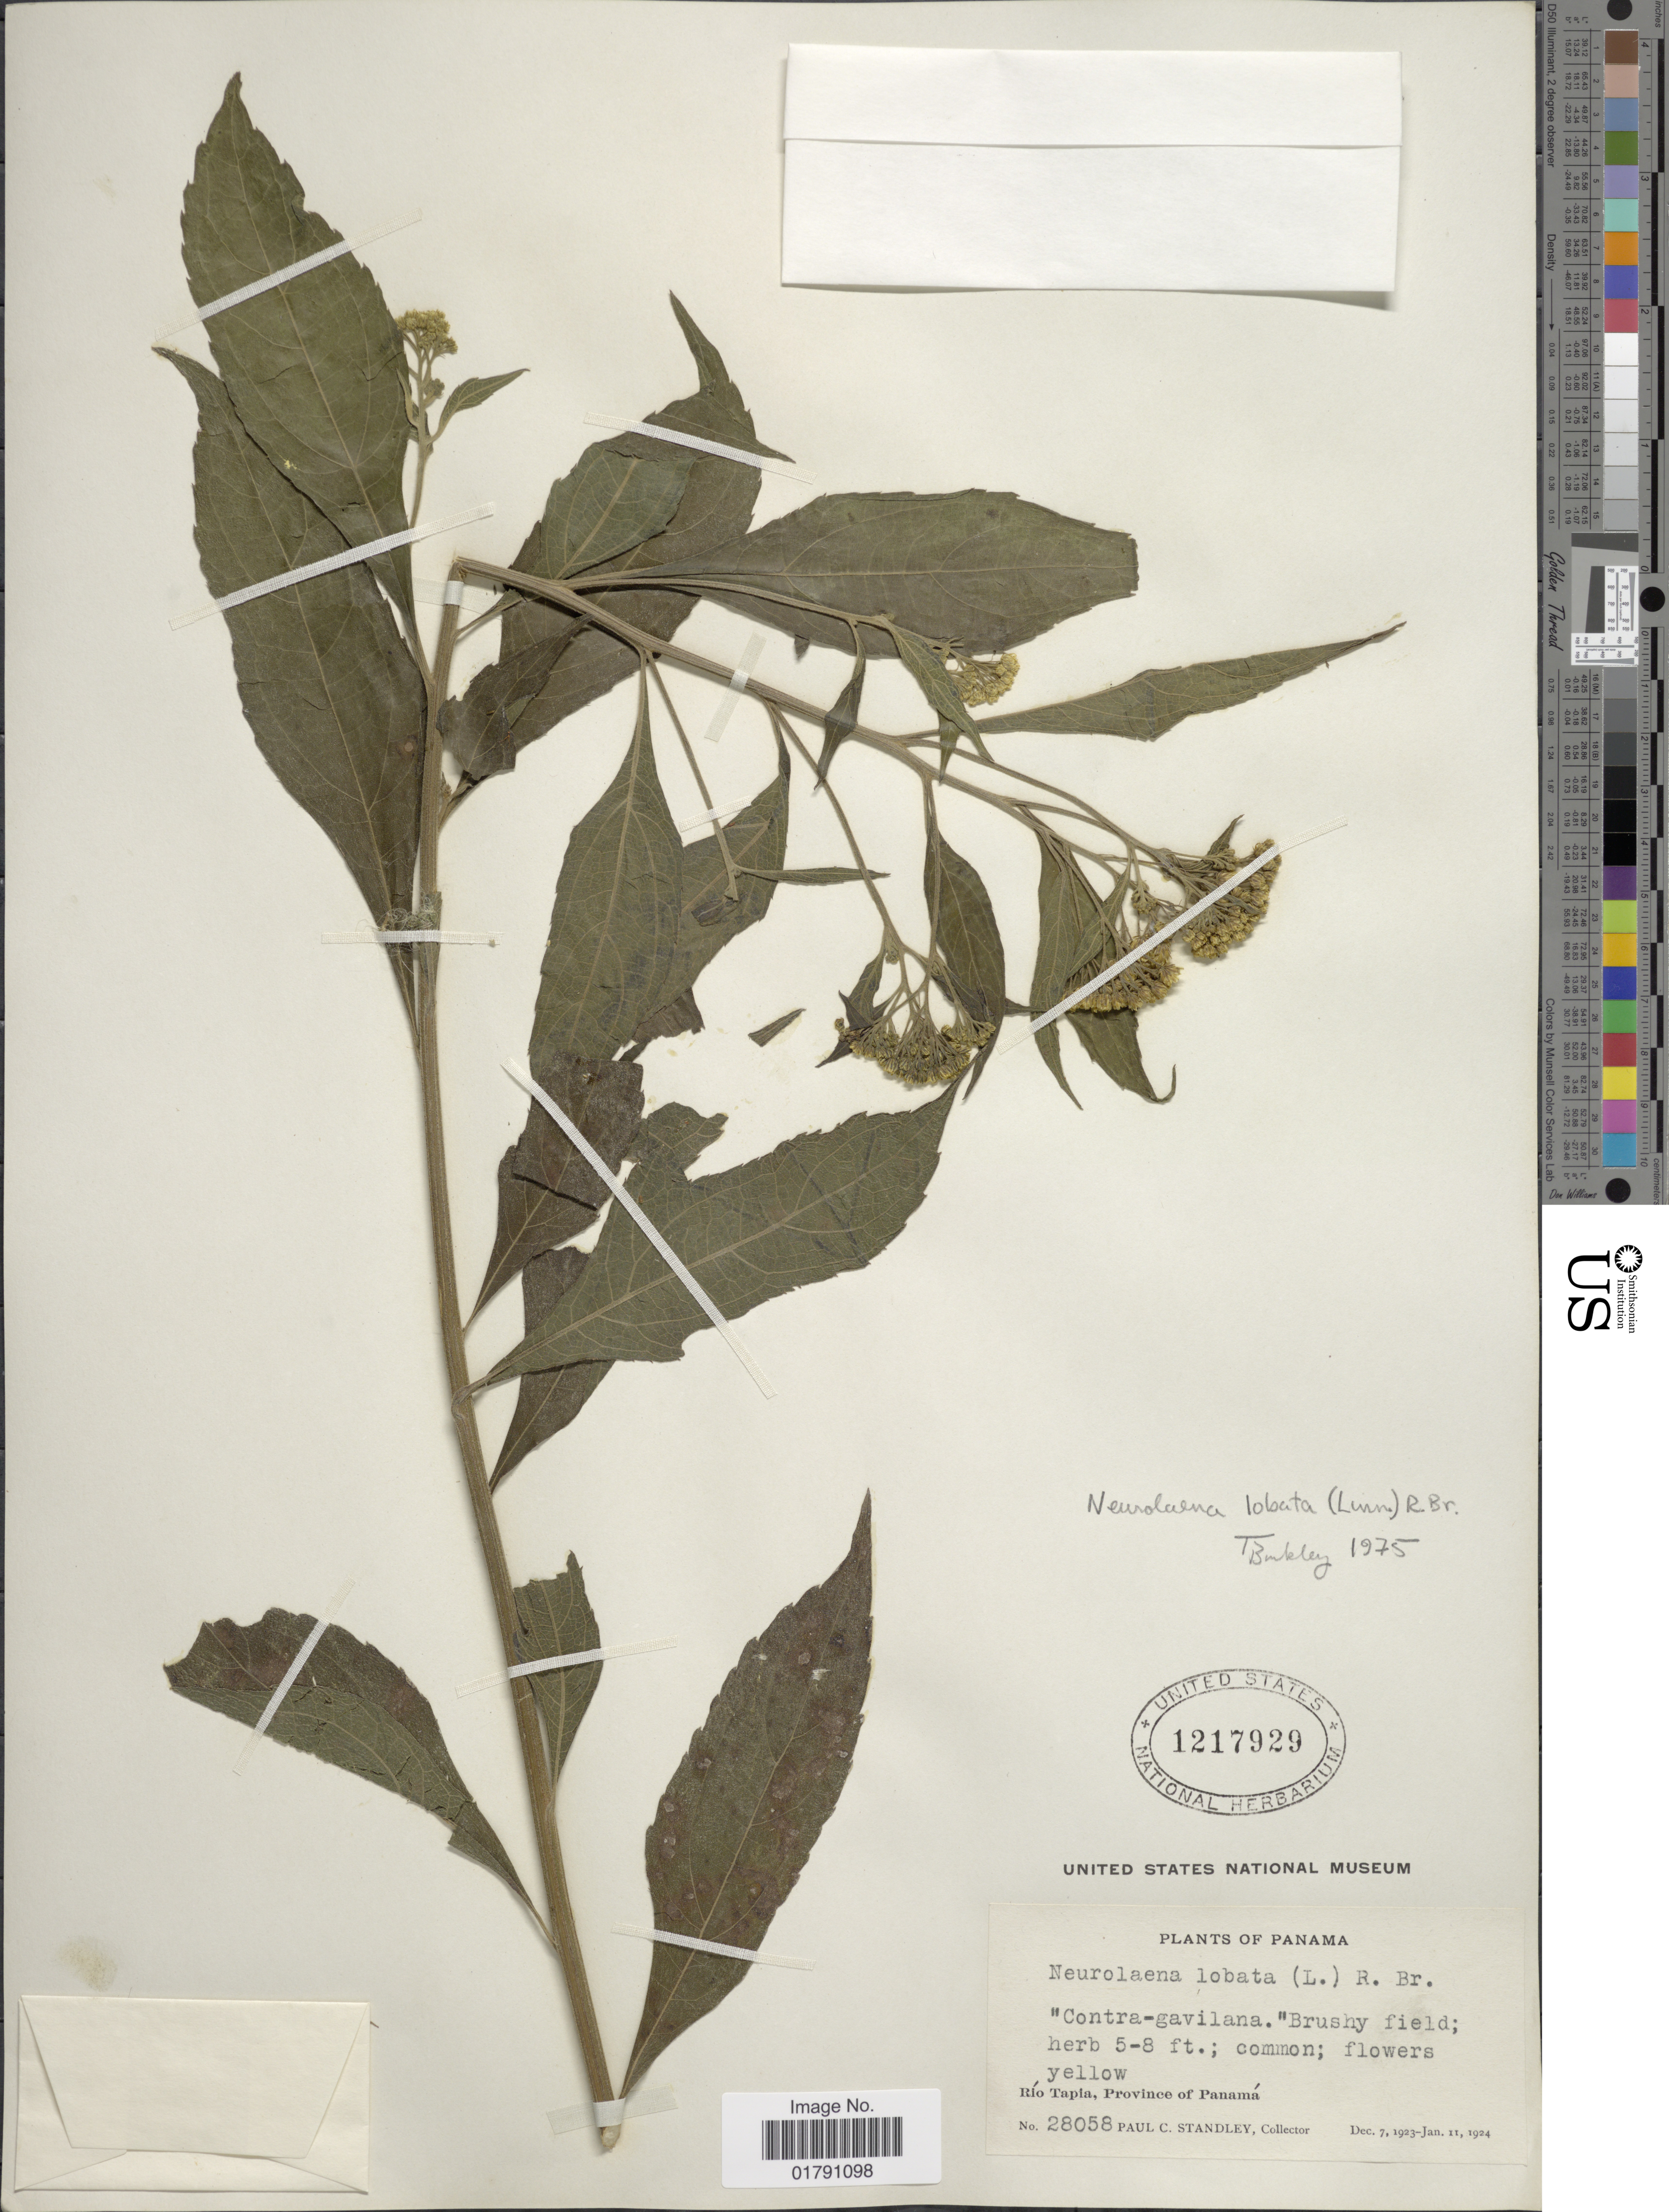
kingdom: Plantae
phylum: Tracheophyta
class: Magnoliopsida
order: Asterales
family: Asteraceae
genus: Neurolaena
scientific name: Neurolaena lobata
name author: (L.) R. Br. ex Cass.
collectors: P. C. Standley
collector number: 28058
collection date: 1923-12-07/1924-01-11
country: Panama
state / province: Panamá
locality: Rio Tapia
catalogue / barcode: US 1217929